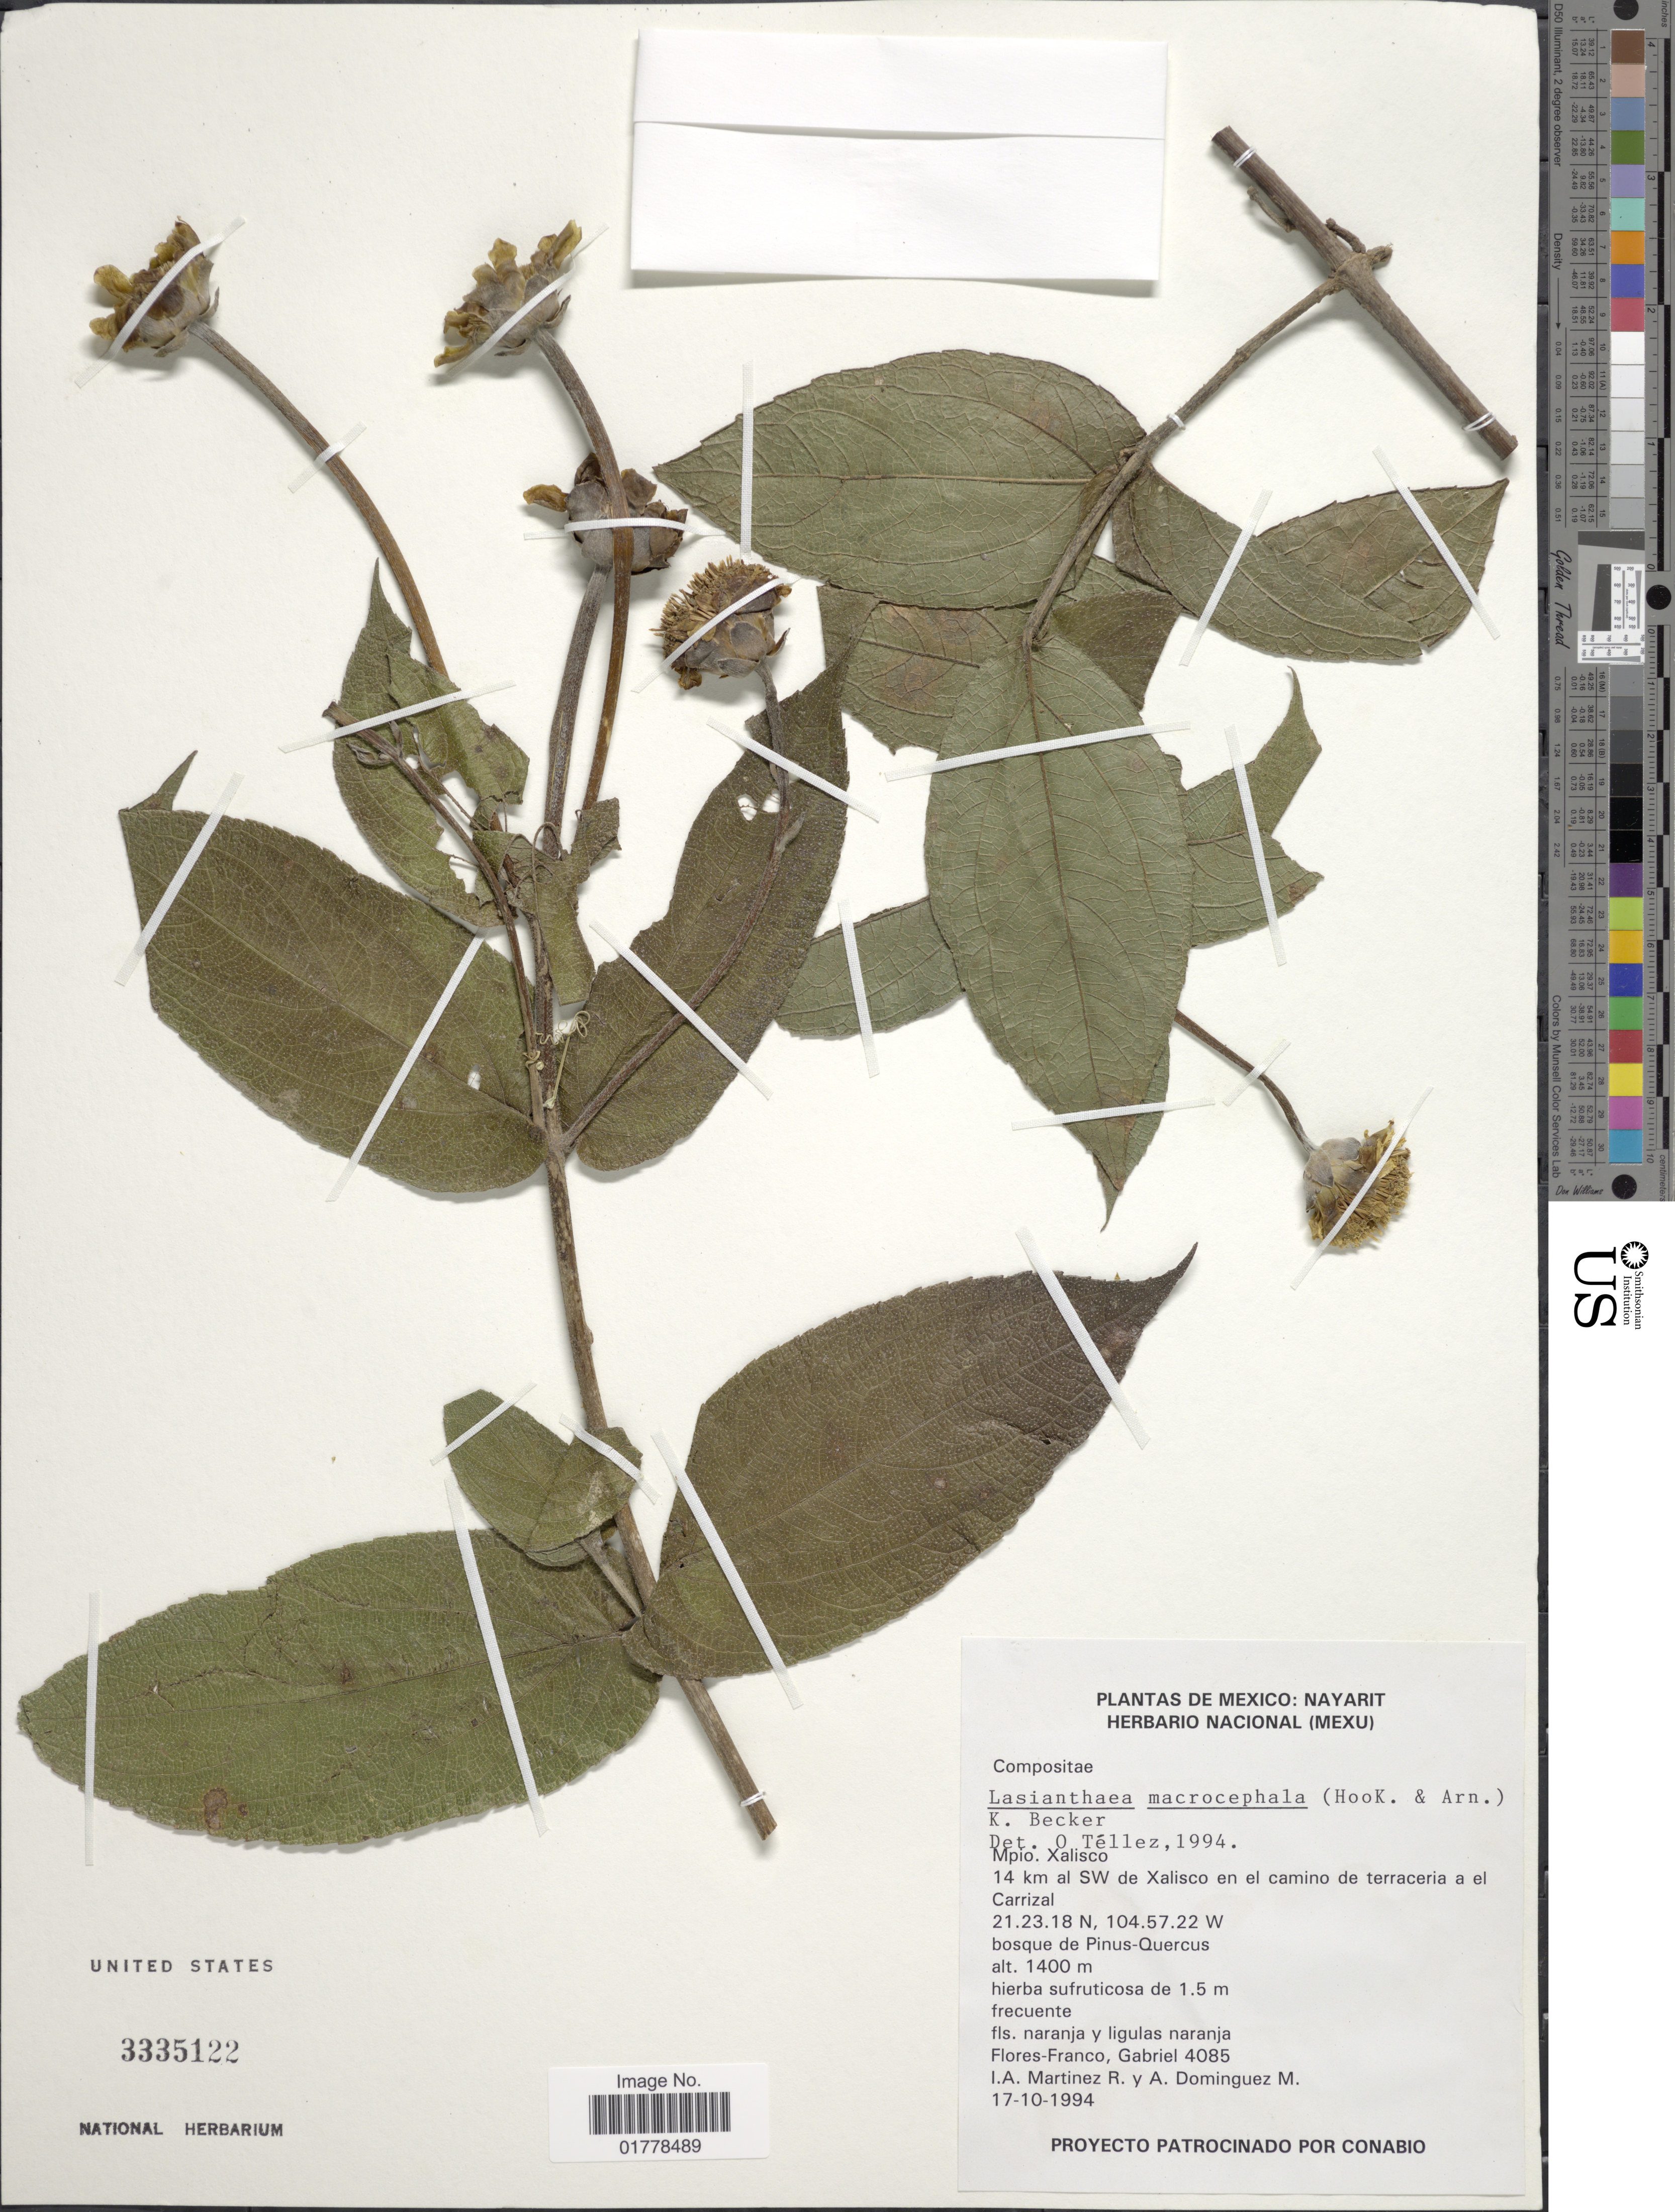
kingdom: Plantae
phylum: Tracheophyta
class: Magnoliopsida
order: Asterales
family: Asteraceae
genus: Lasianthaea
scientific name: Lasianthaea macrocephala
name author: (Hook. & Arn.) K.M. Becker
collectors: I. A. Martinez R. & A. Dominguez M.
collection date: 1994-10-17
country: Mexico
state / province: Nayarit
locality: Mexico: Nayarit. Mpio. Xalisco. 14 km al SW de Xalisco en el camino de terraceria a el Carrizal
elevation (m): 1400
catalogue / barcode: US 3335122